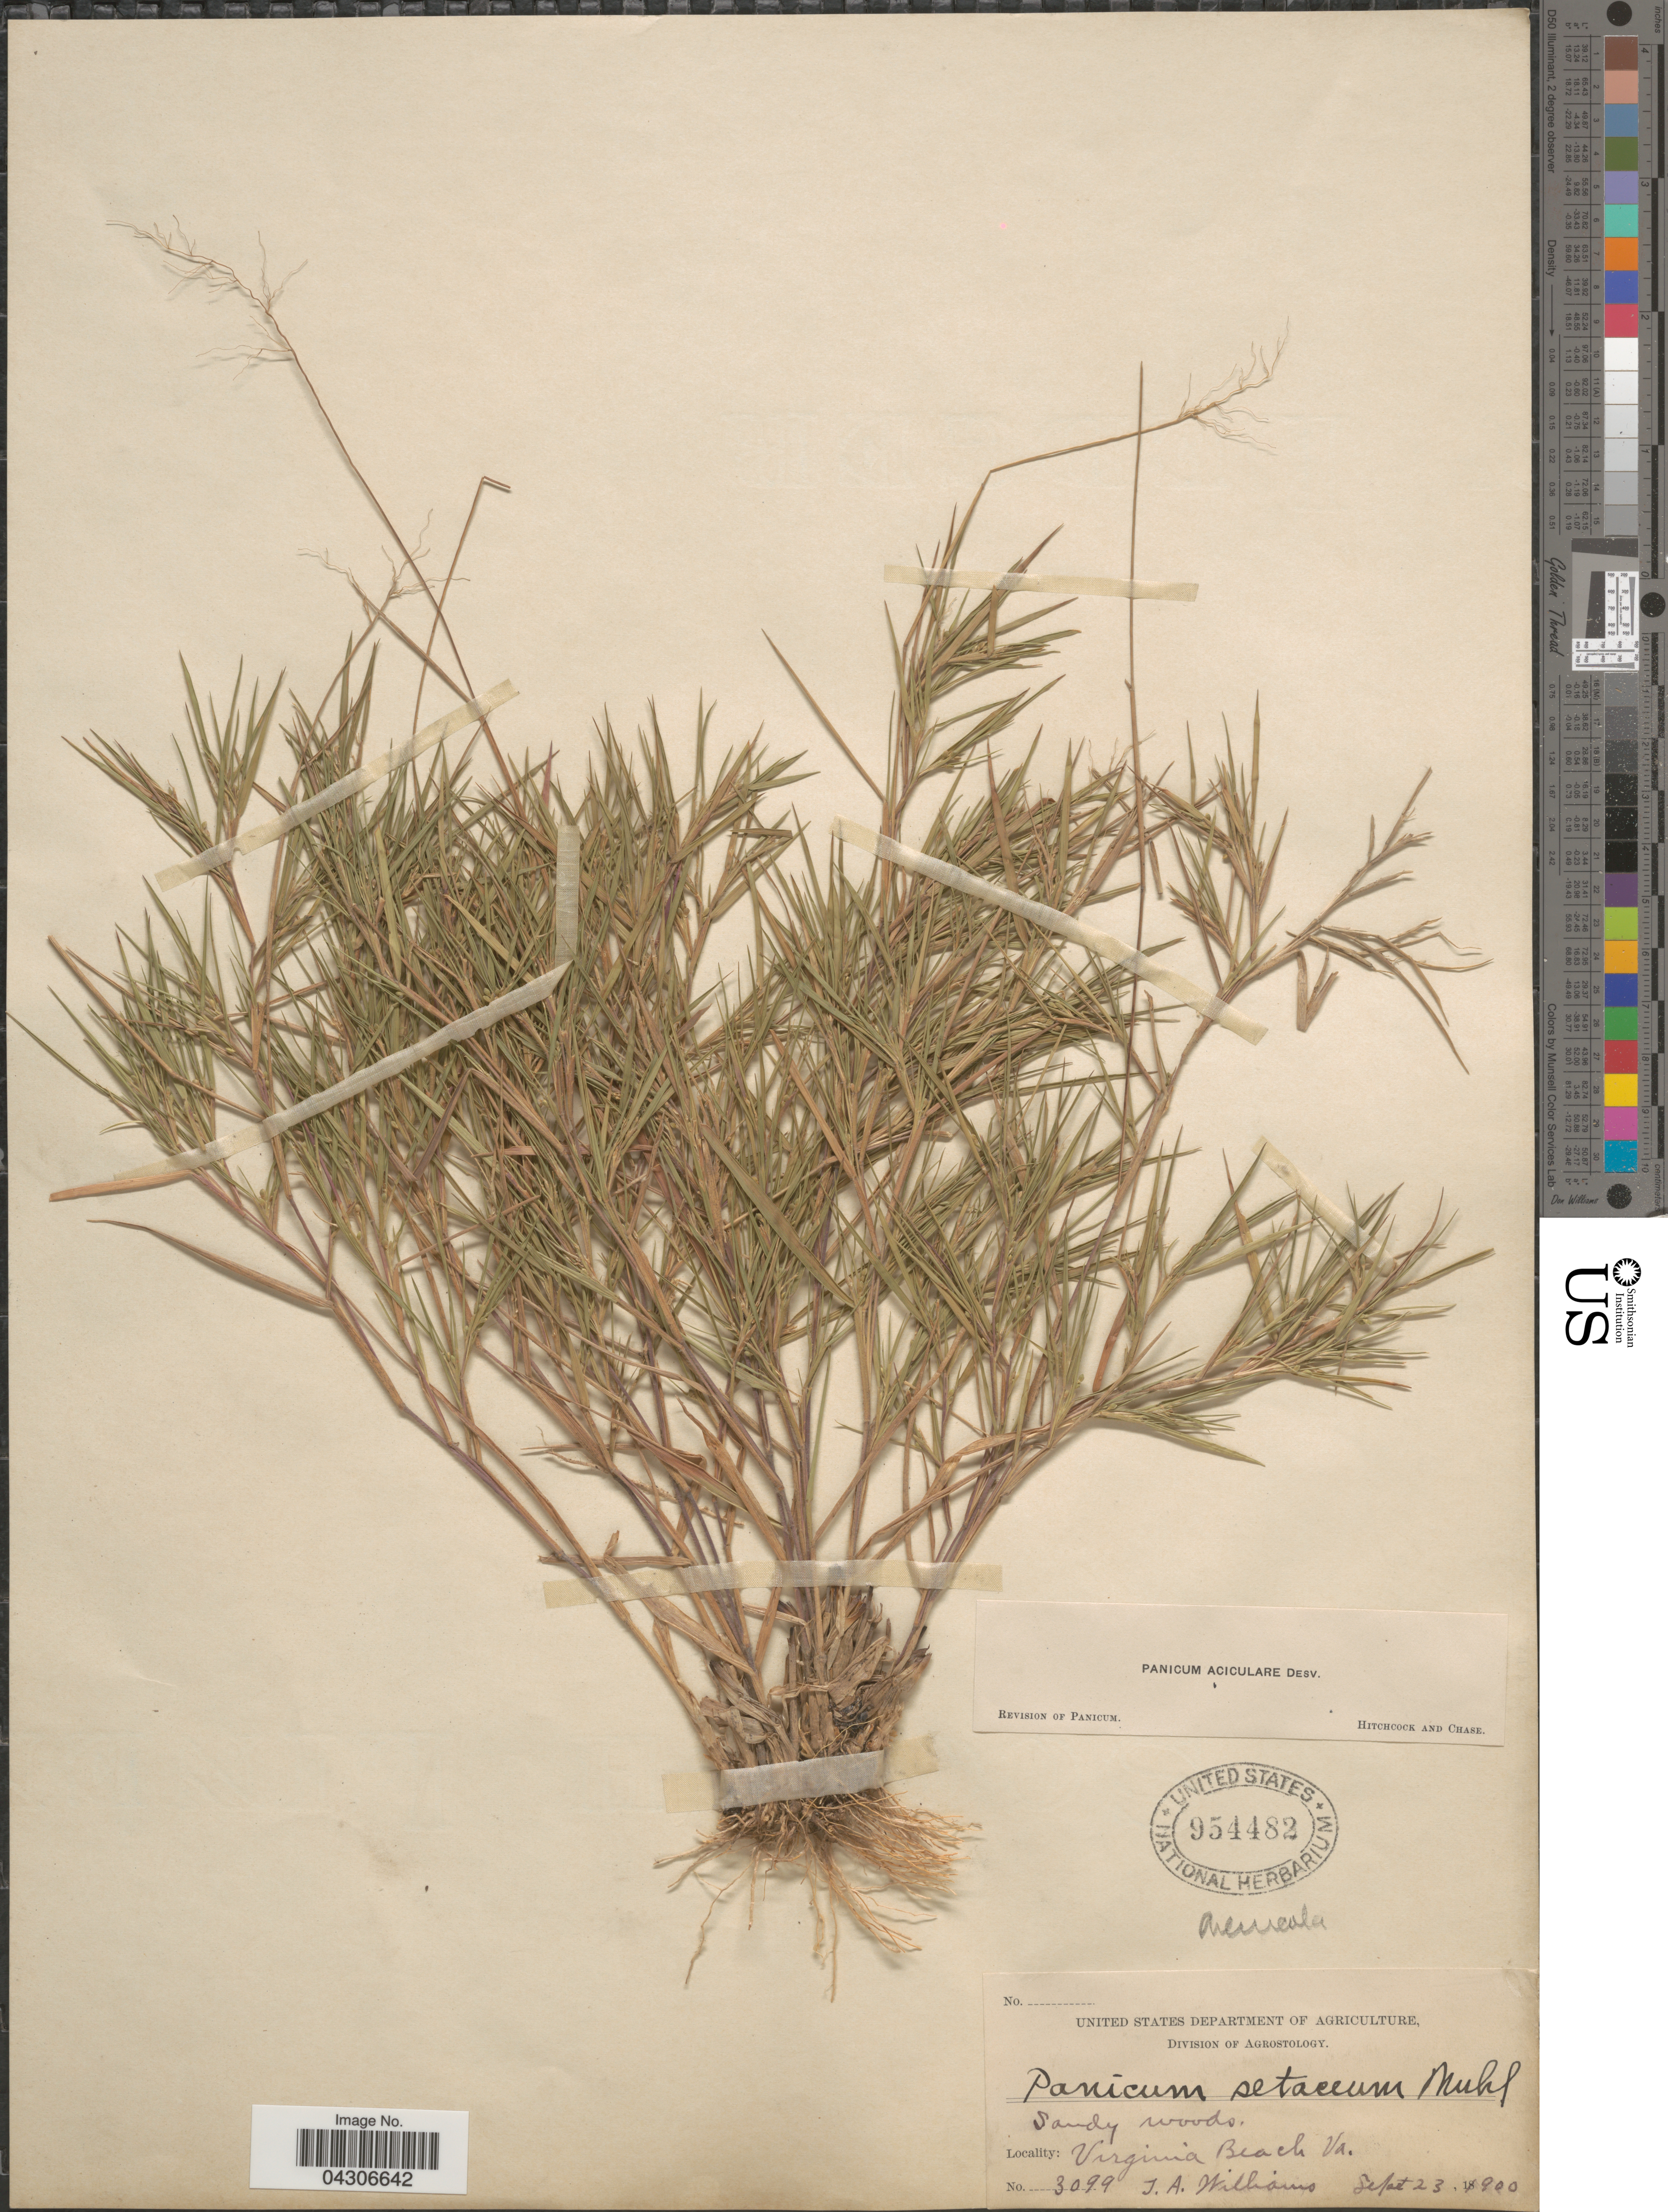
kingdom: Plantae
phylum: Tracheophyta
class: Liliopsida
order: Poales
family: Poaceae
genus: Dichanthelium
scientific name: Dichanthelium aciculare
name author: (Desv. ex Poir.) Gould & C.A. Clark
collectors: T. Williams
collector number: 3099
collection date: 1900-09-23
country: United States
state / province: Virginia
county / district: City of Virginia Beach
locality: Virginia Beach.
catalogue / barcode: US 954482